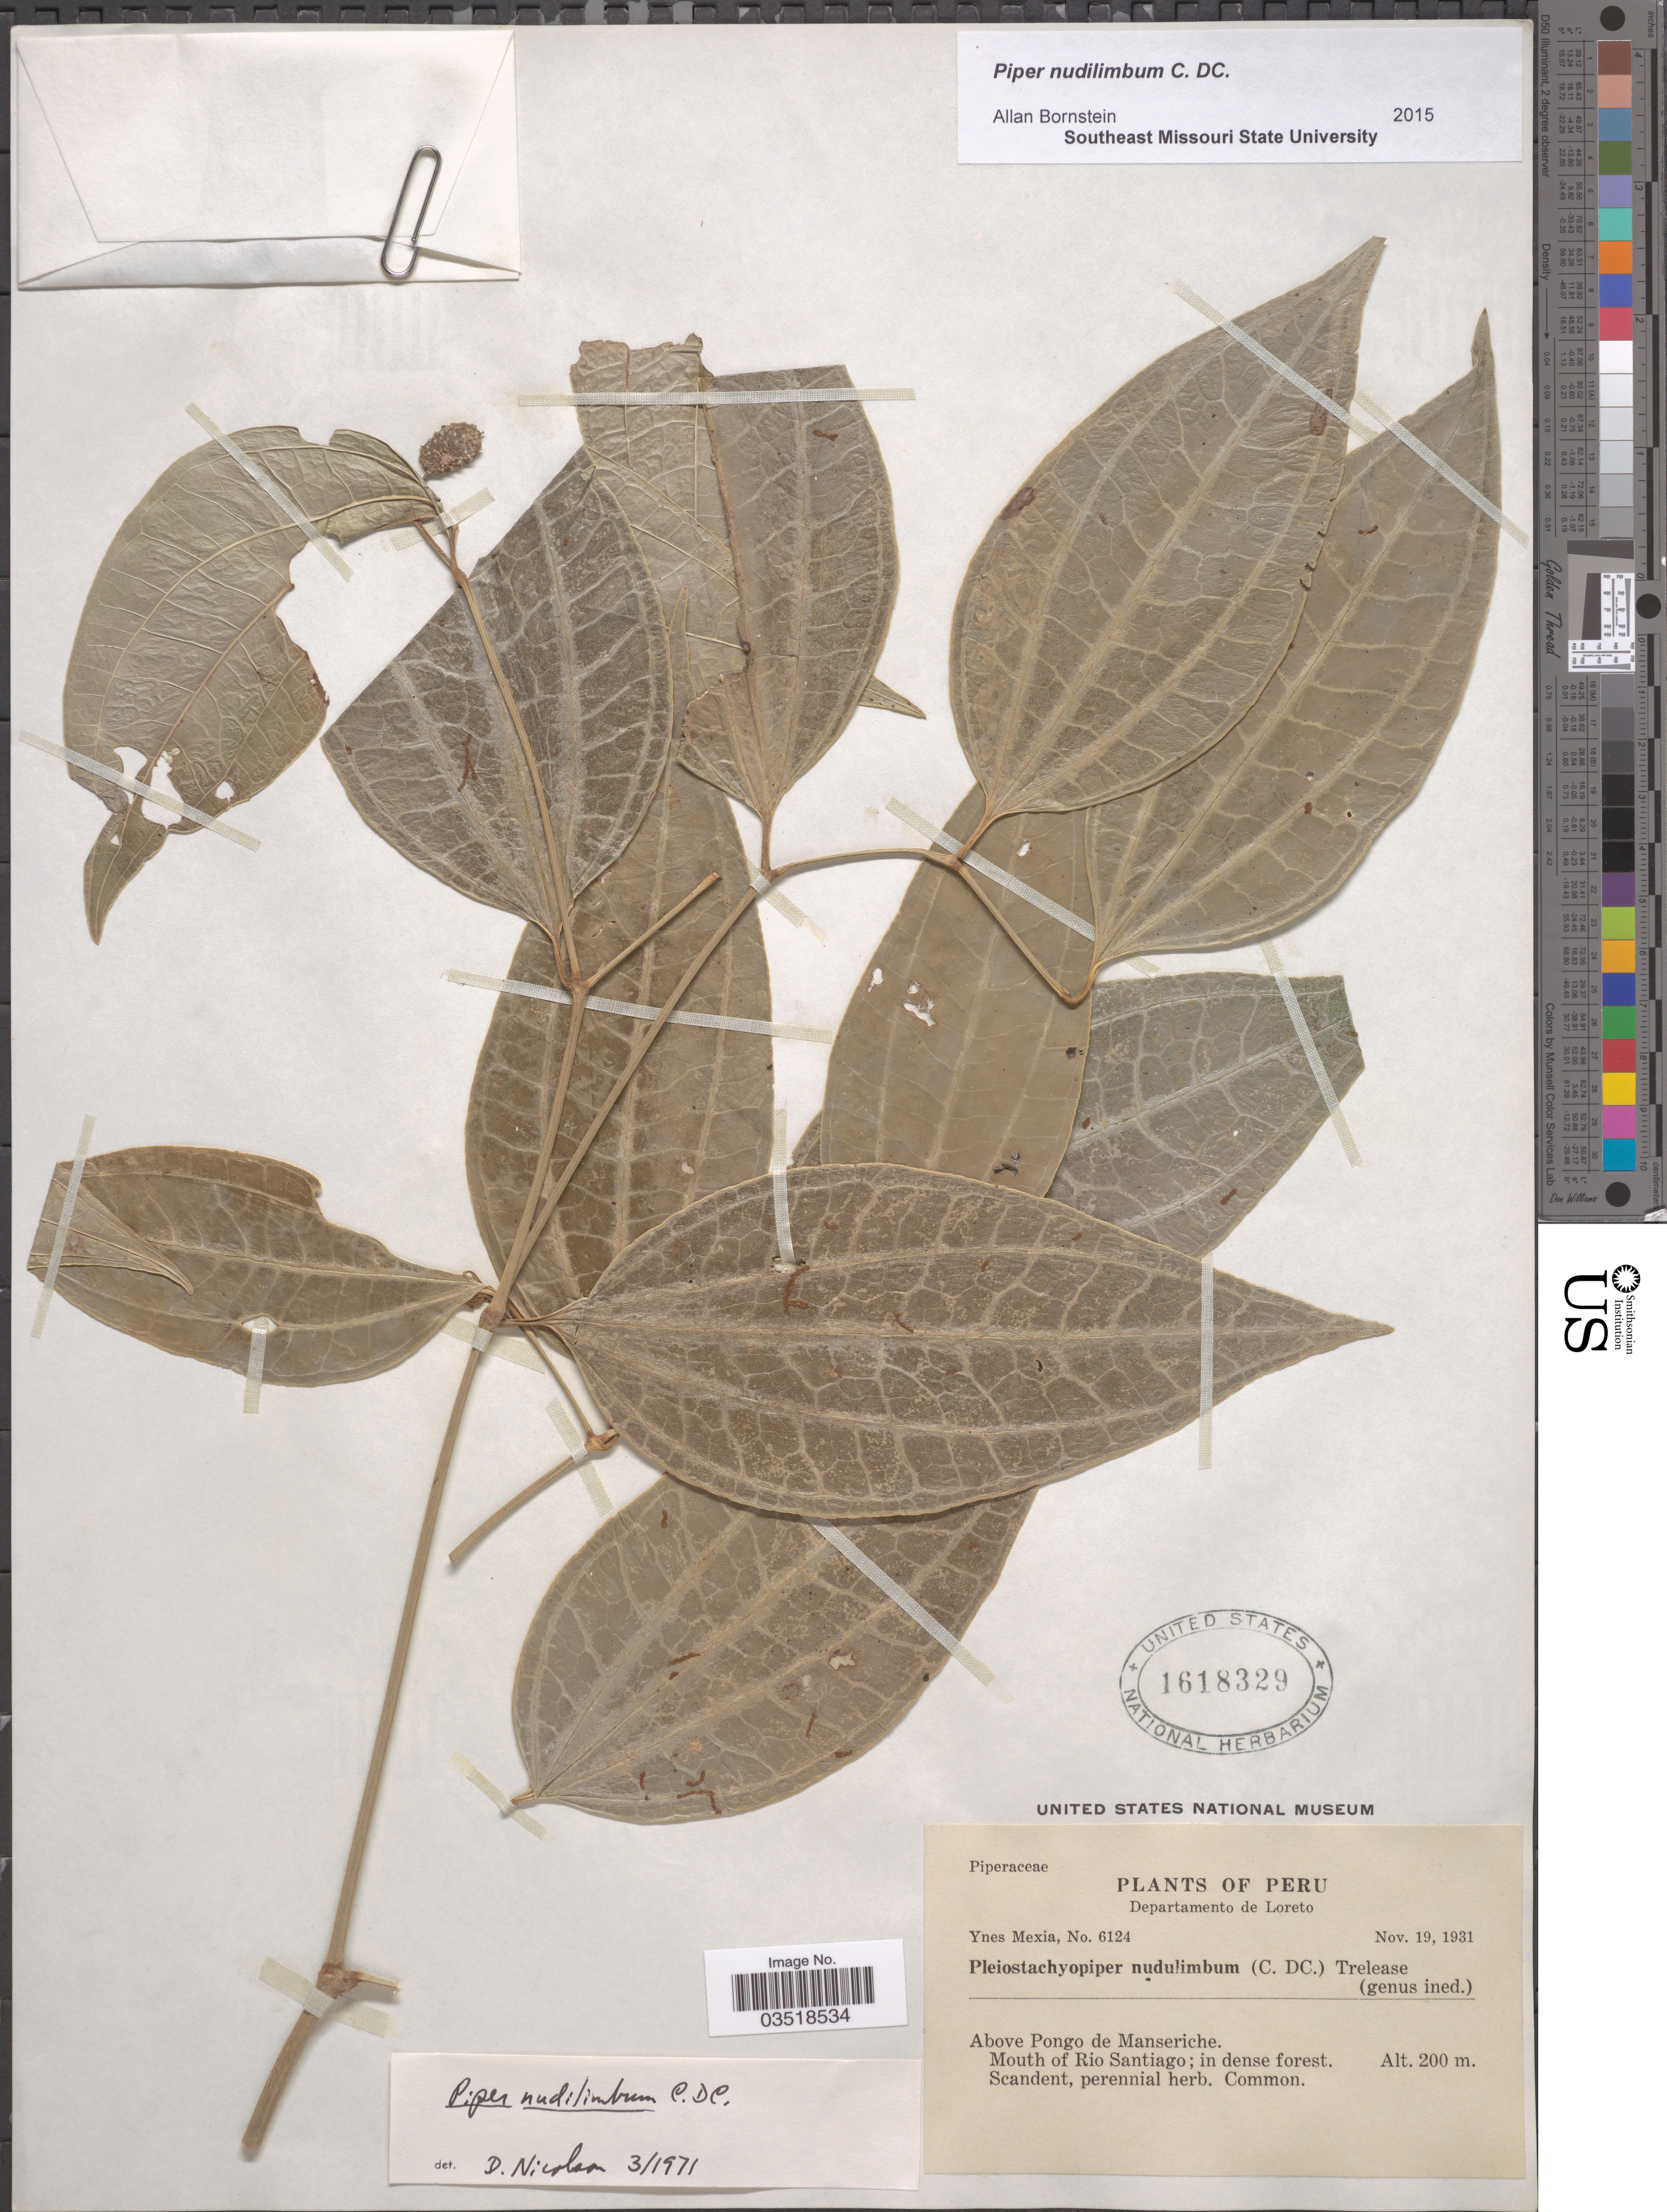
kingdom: Plantae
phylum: Tracheophyta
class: Magnoliopsida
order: Piperales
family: Piperaceae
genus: Piper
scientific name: Piper nudilimbum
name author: C. DC.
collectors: Y. Mexia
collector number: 6124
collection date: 1931-11-19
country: Peru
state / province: Loreto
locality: Departamento de Loreto. Above Pongo de Manseriche. Mouth of Rio Santiago.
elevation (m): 200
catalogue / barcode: US 1618329